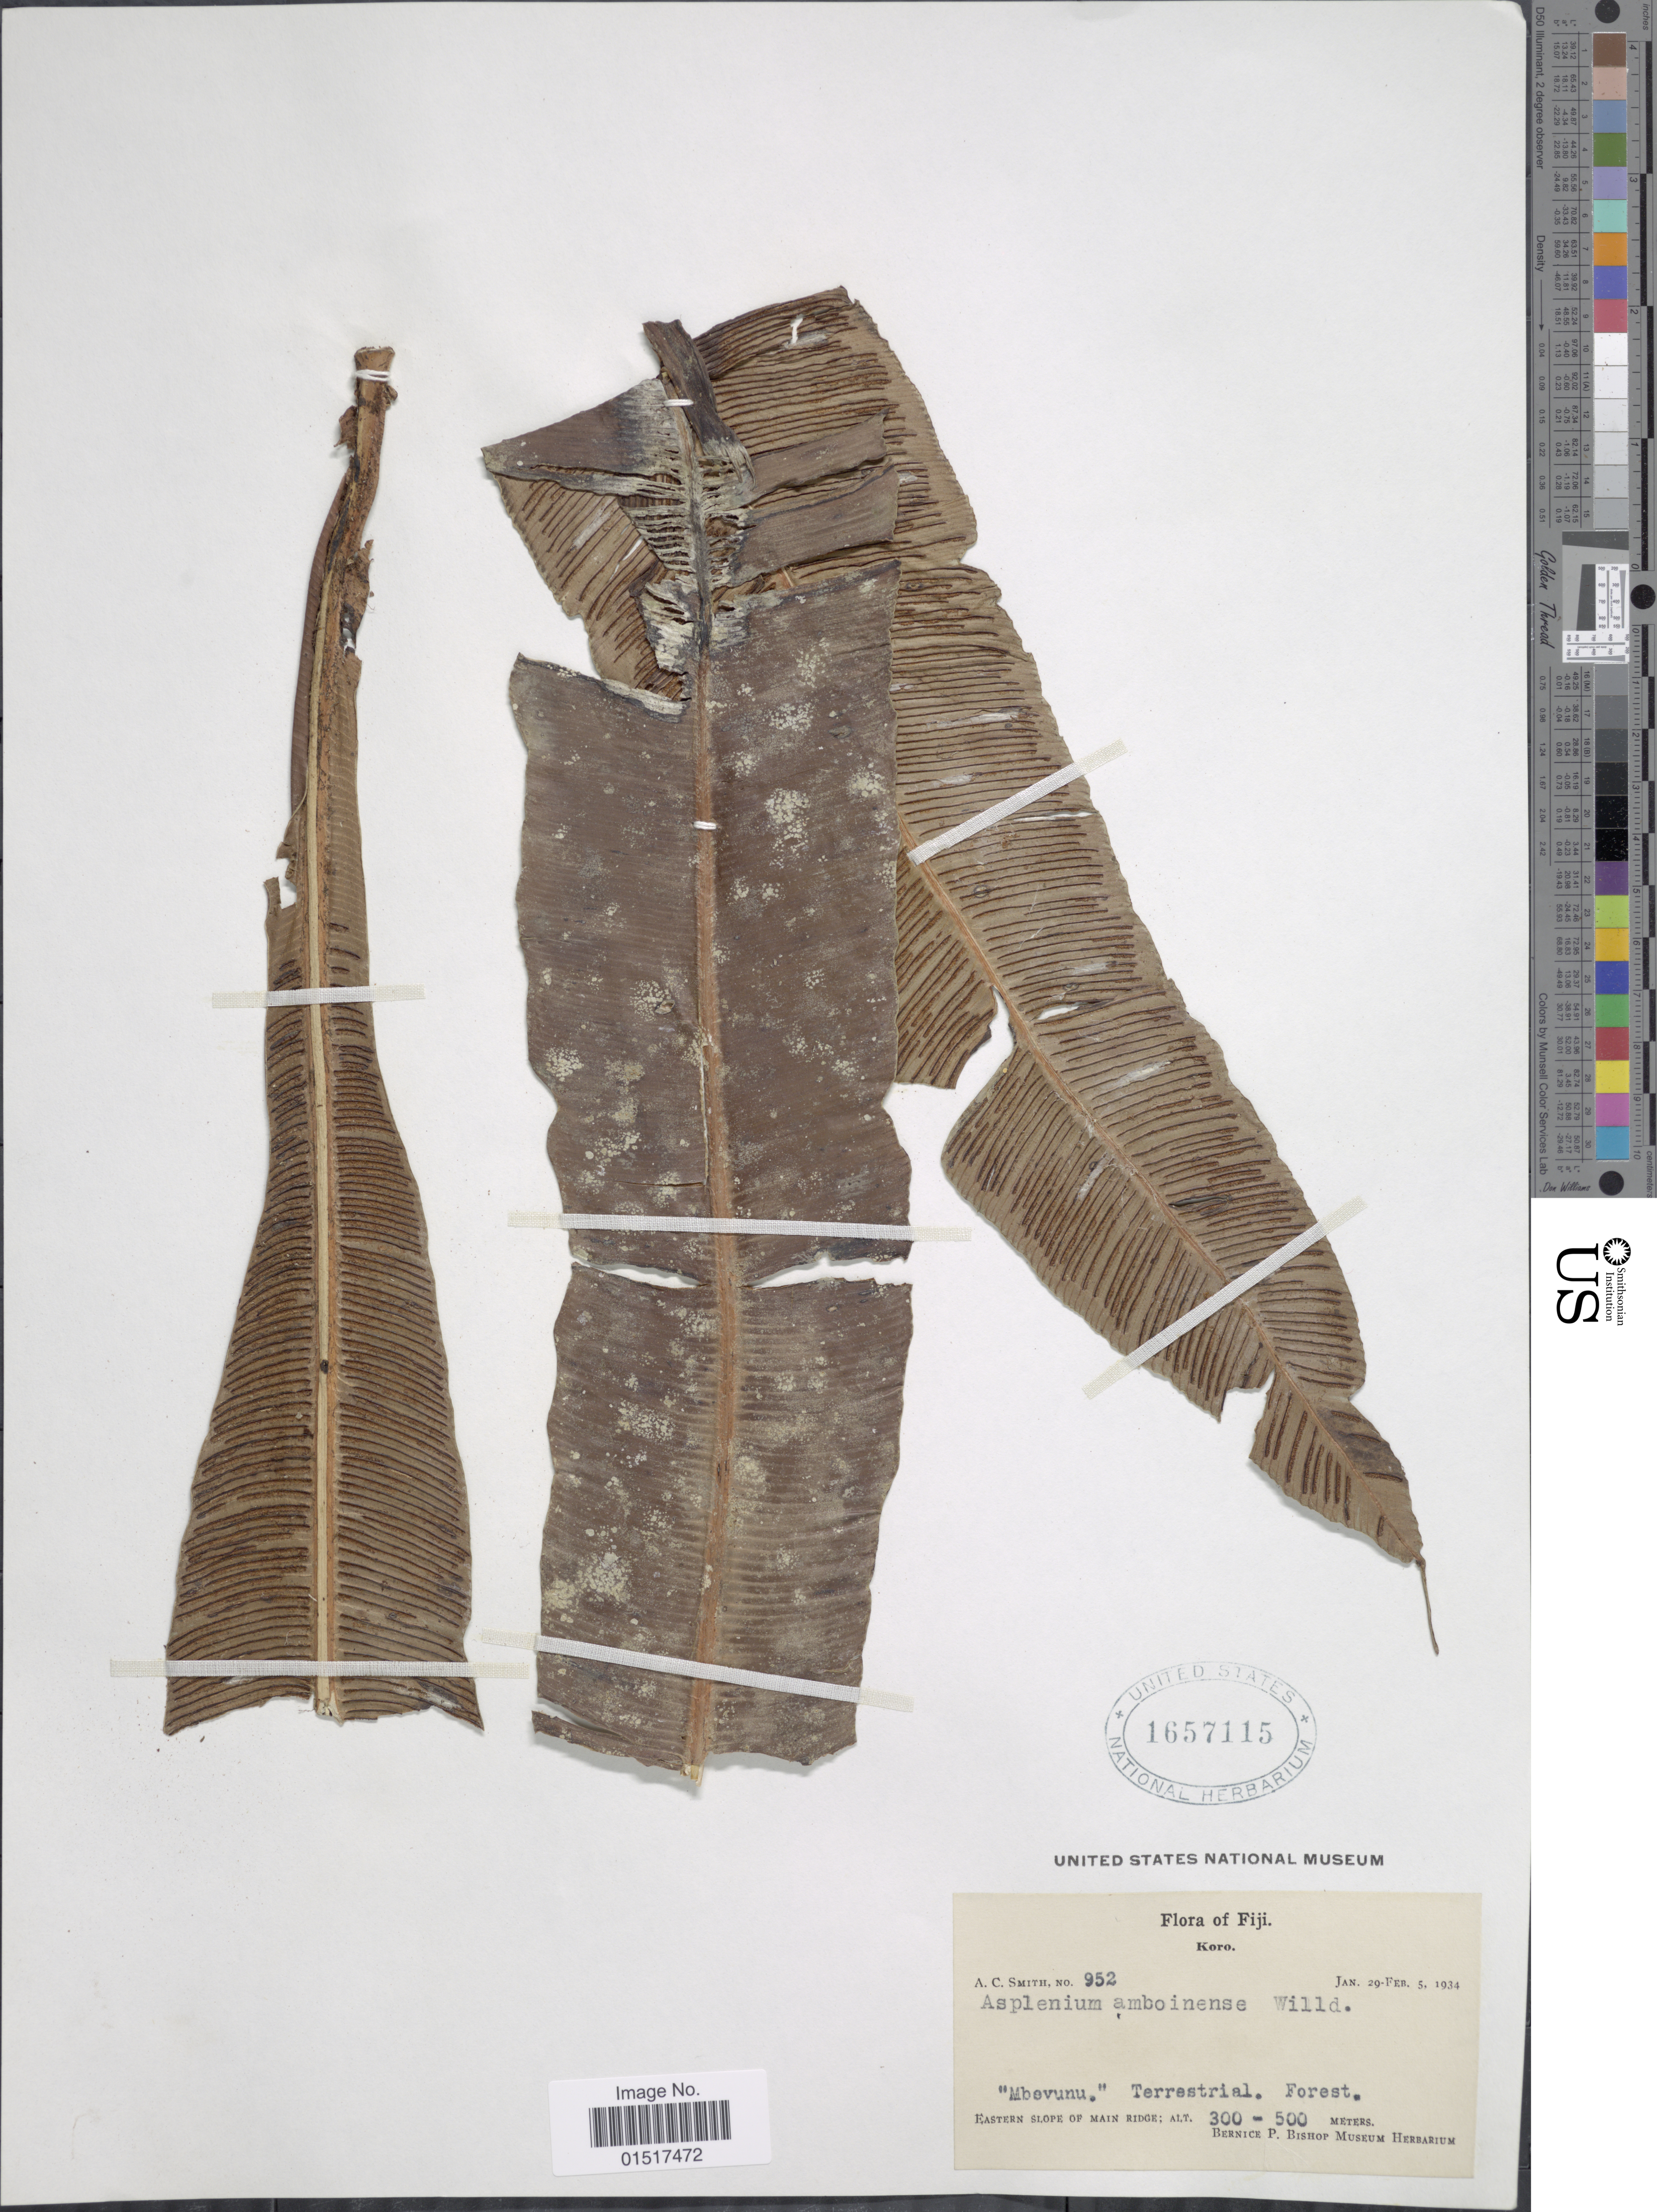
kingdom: Plantae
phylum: Tracheophyta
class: Polypodiopsida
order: Polypodiales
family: Aspleniaceae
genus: Asplenium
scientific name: Asplenium amboinense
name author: Willd.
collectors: A. C. Smith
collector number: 952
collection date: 1934-01-29/1934-02-05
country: Fiji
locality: Koro. Eastern slope of Main Ridge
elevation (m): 300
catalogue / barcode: US 1657115